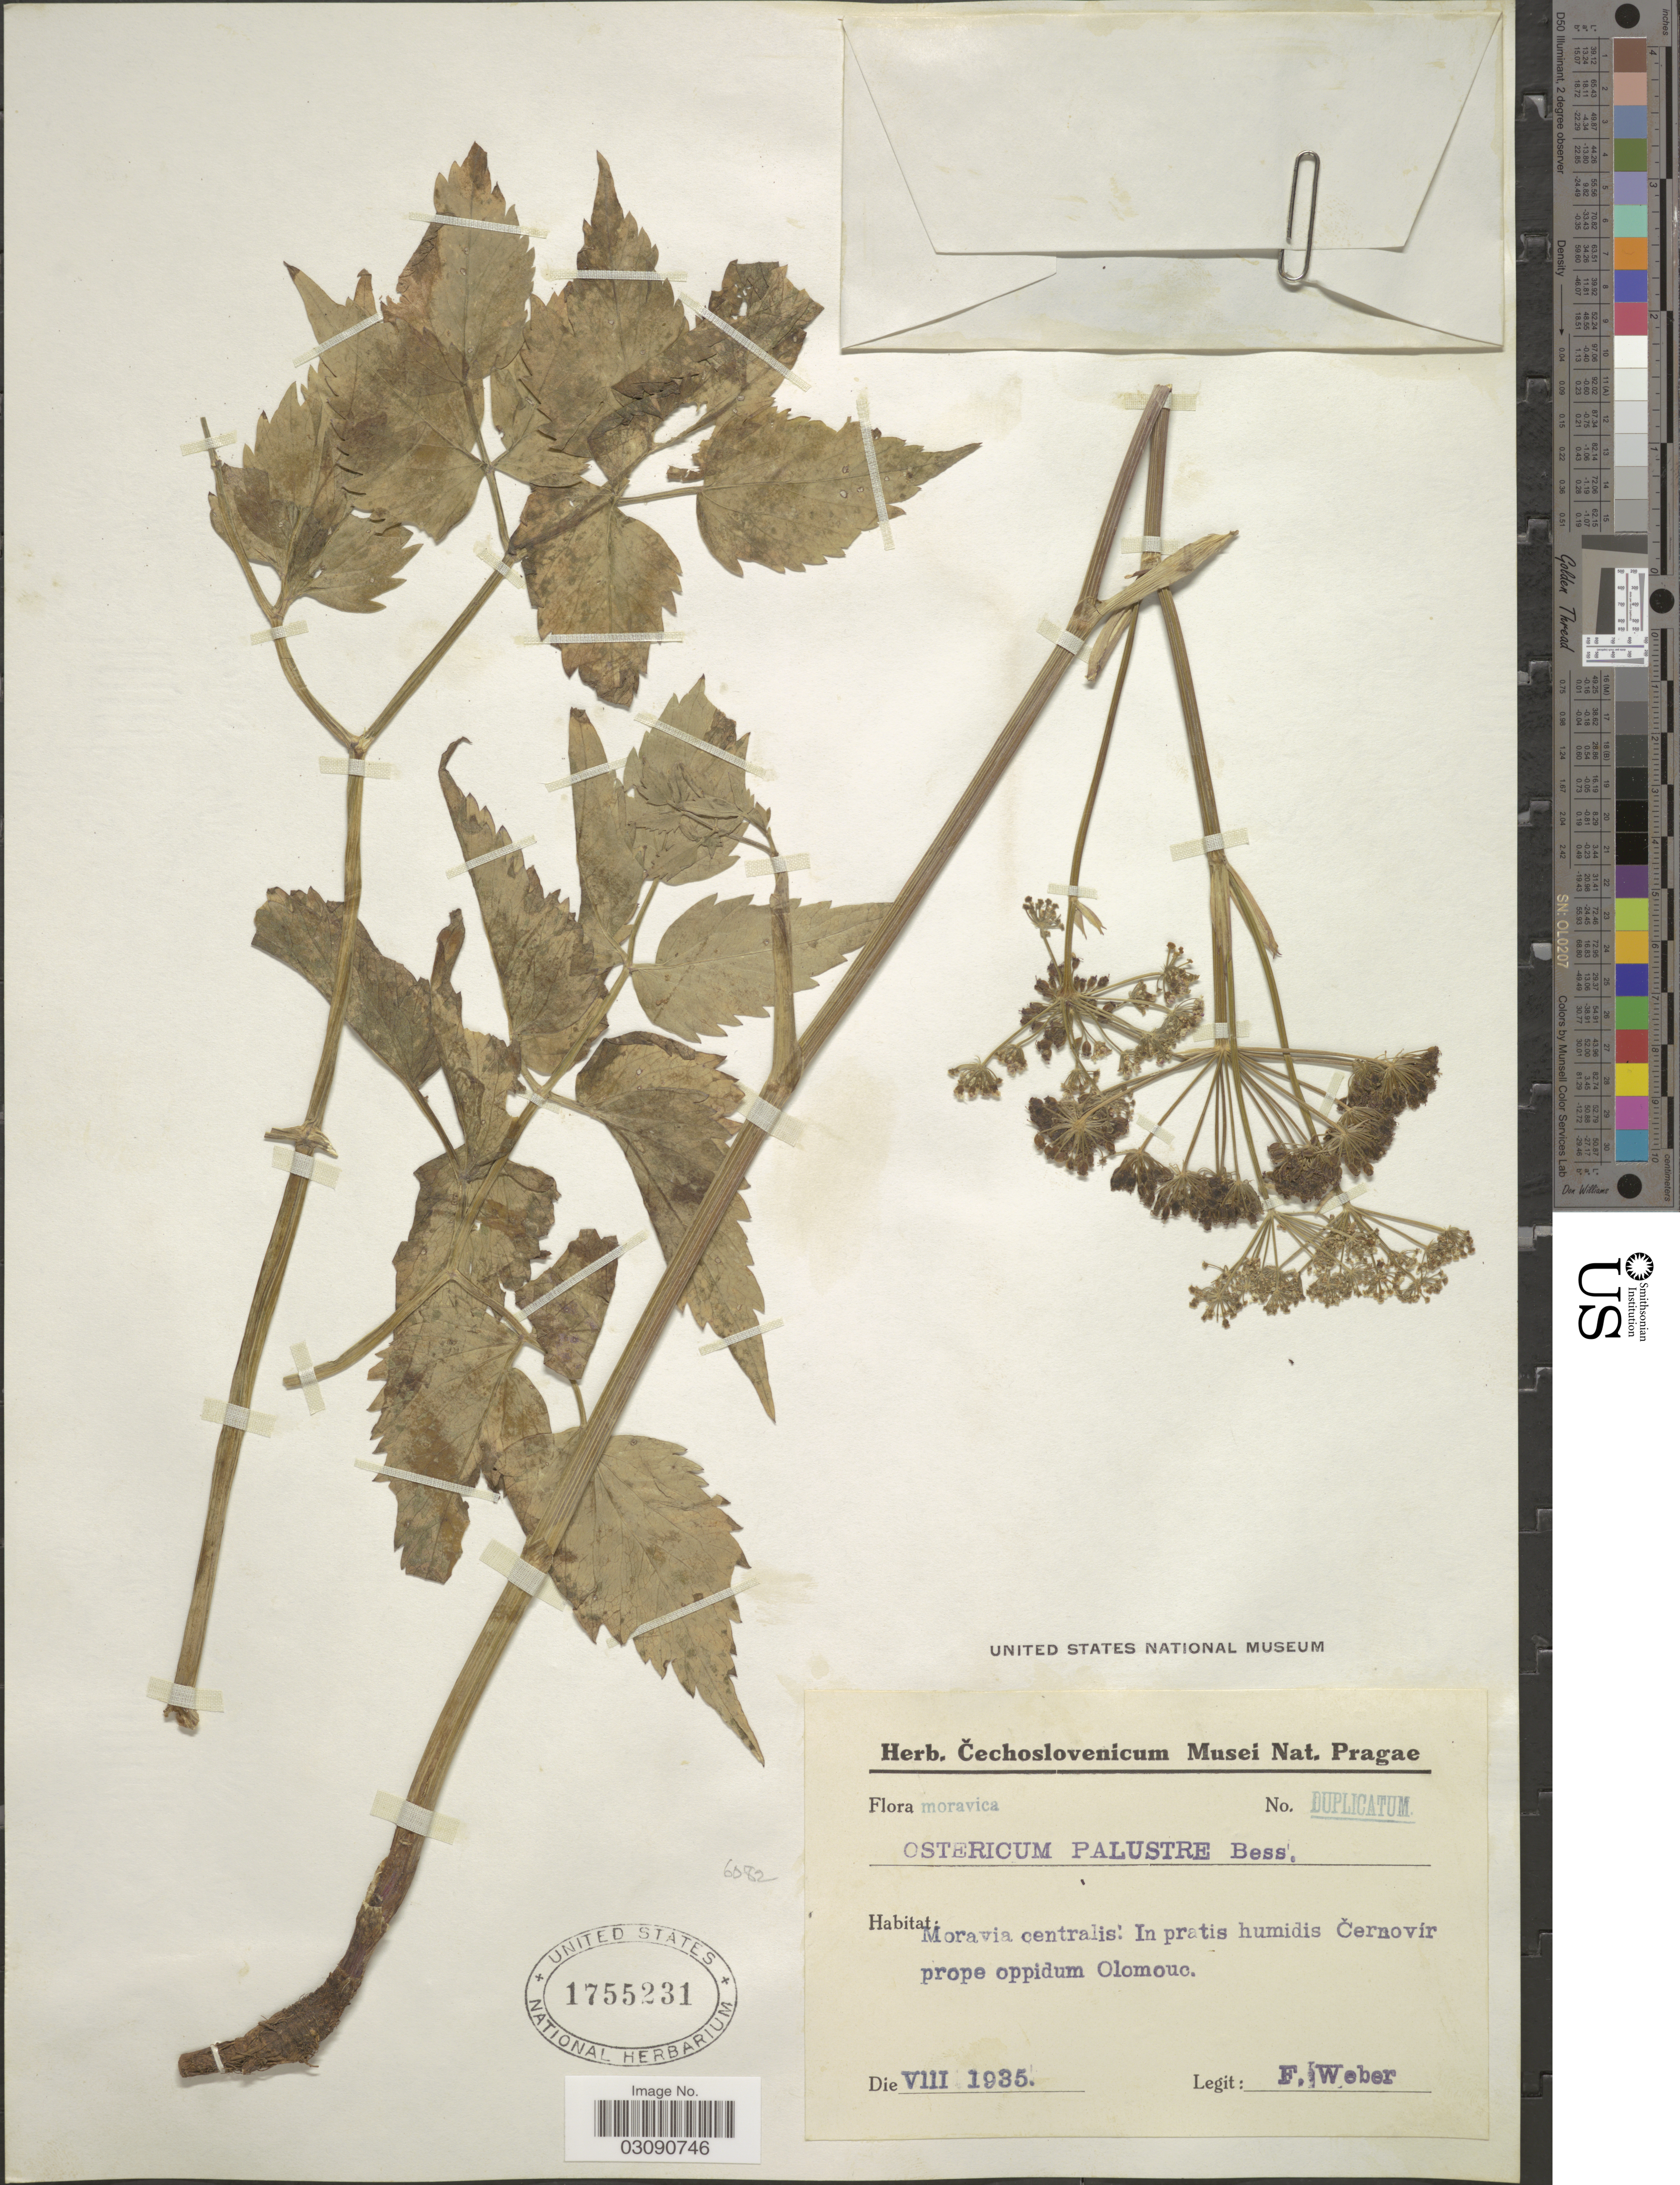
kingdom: Plantae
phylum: Tracheophyta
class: Magnoliopsida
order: Apiales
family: Apiaceae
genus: Angelica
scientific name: Angelica palustris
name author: (Besser) Hoffm.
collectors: F. Weber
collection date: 1935-08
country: Czechia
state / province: Olomouc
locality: Moravia centralis: In pratis humidis Cernovir prope oppidum Olomouc. Moravia.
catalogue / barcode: US 1755231